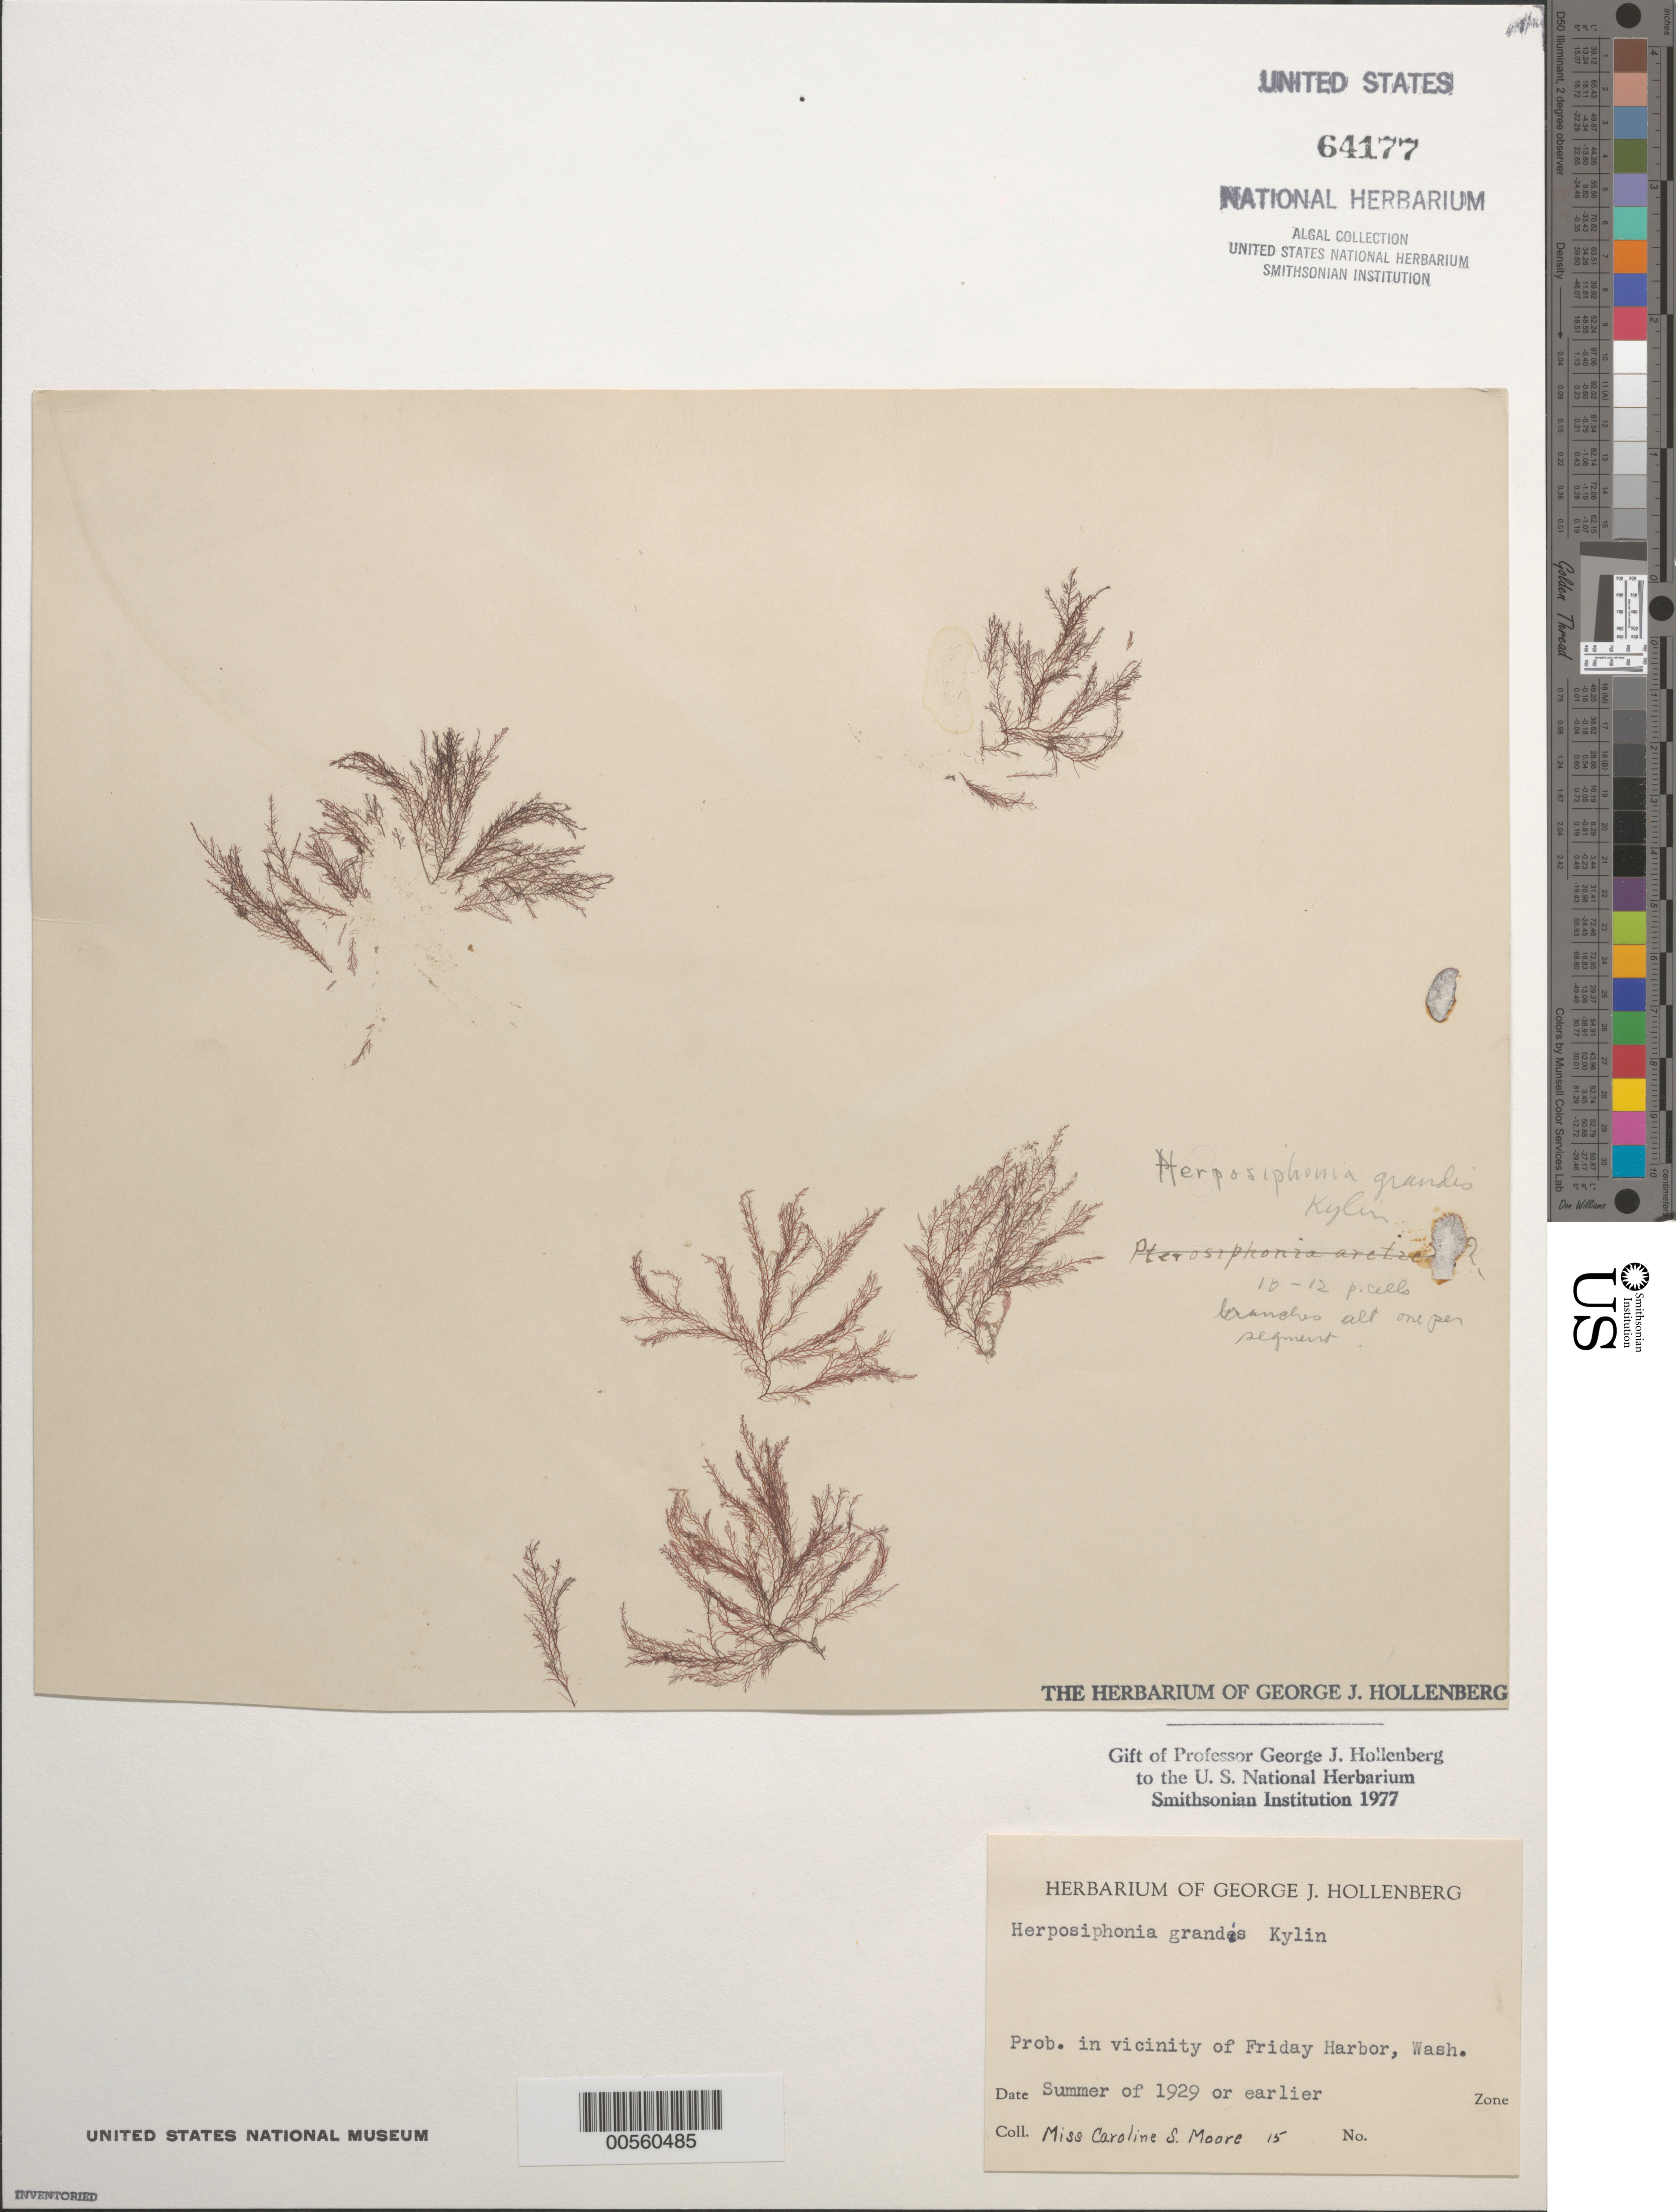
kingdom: Plantae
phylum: Rhodophyta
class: Florideophyceae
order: Ceramiales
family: Rhodomelaceae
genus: Herposiphonia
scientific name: Herposiphonia grandis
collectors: C. Moore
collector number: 15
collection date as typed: Sum 1929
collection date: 1929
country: United States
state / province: Washington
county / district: San Juan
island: San Juan Island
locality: Probably Friday Harbor area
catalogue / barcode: US 64177